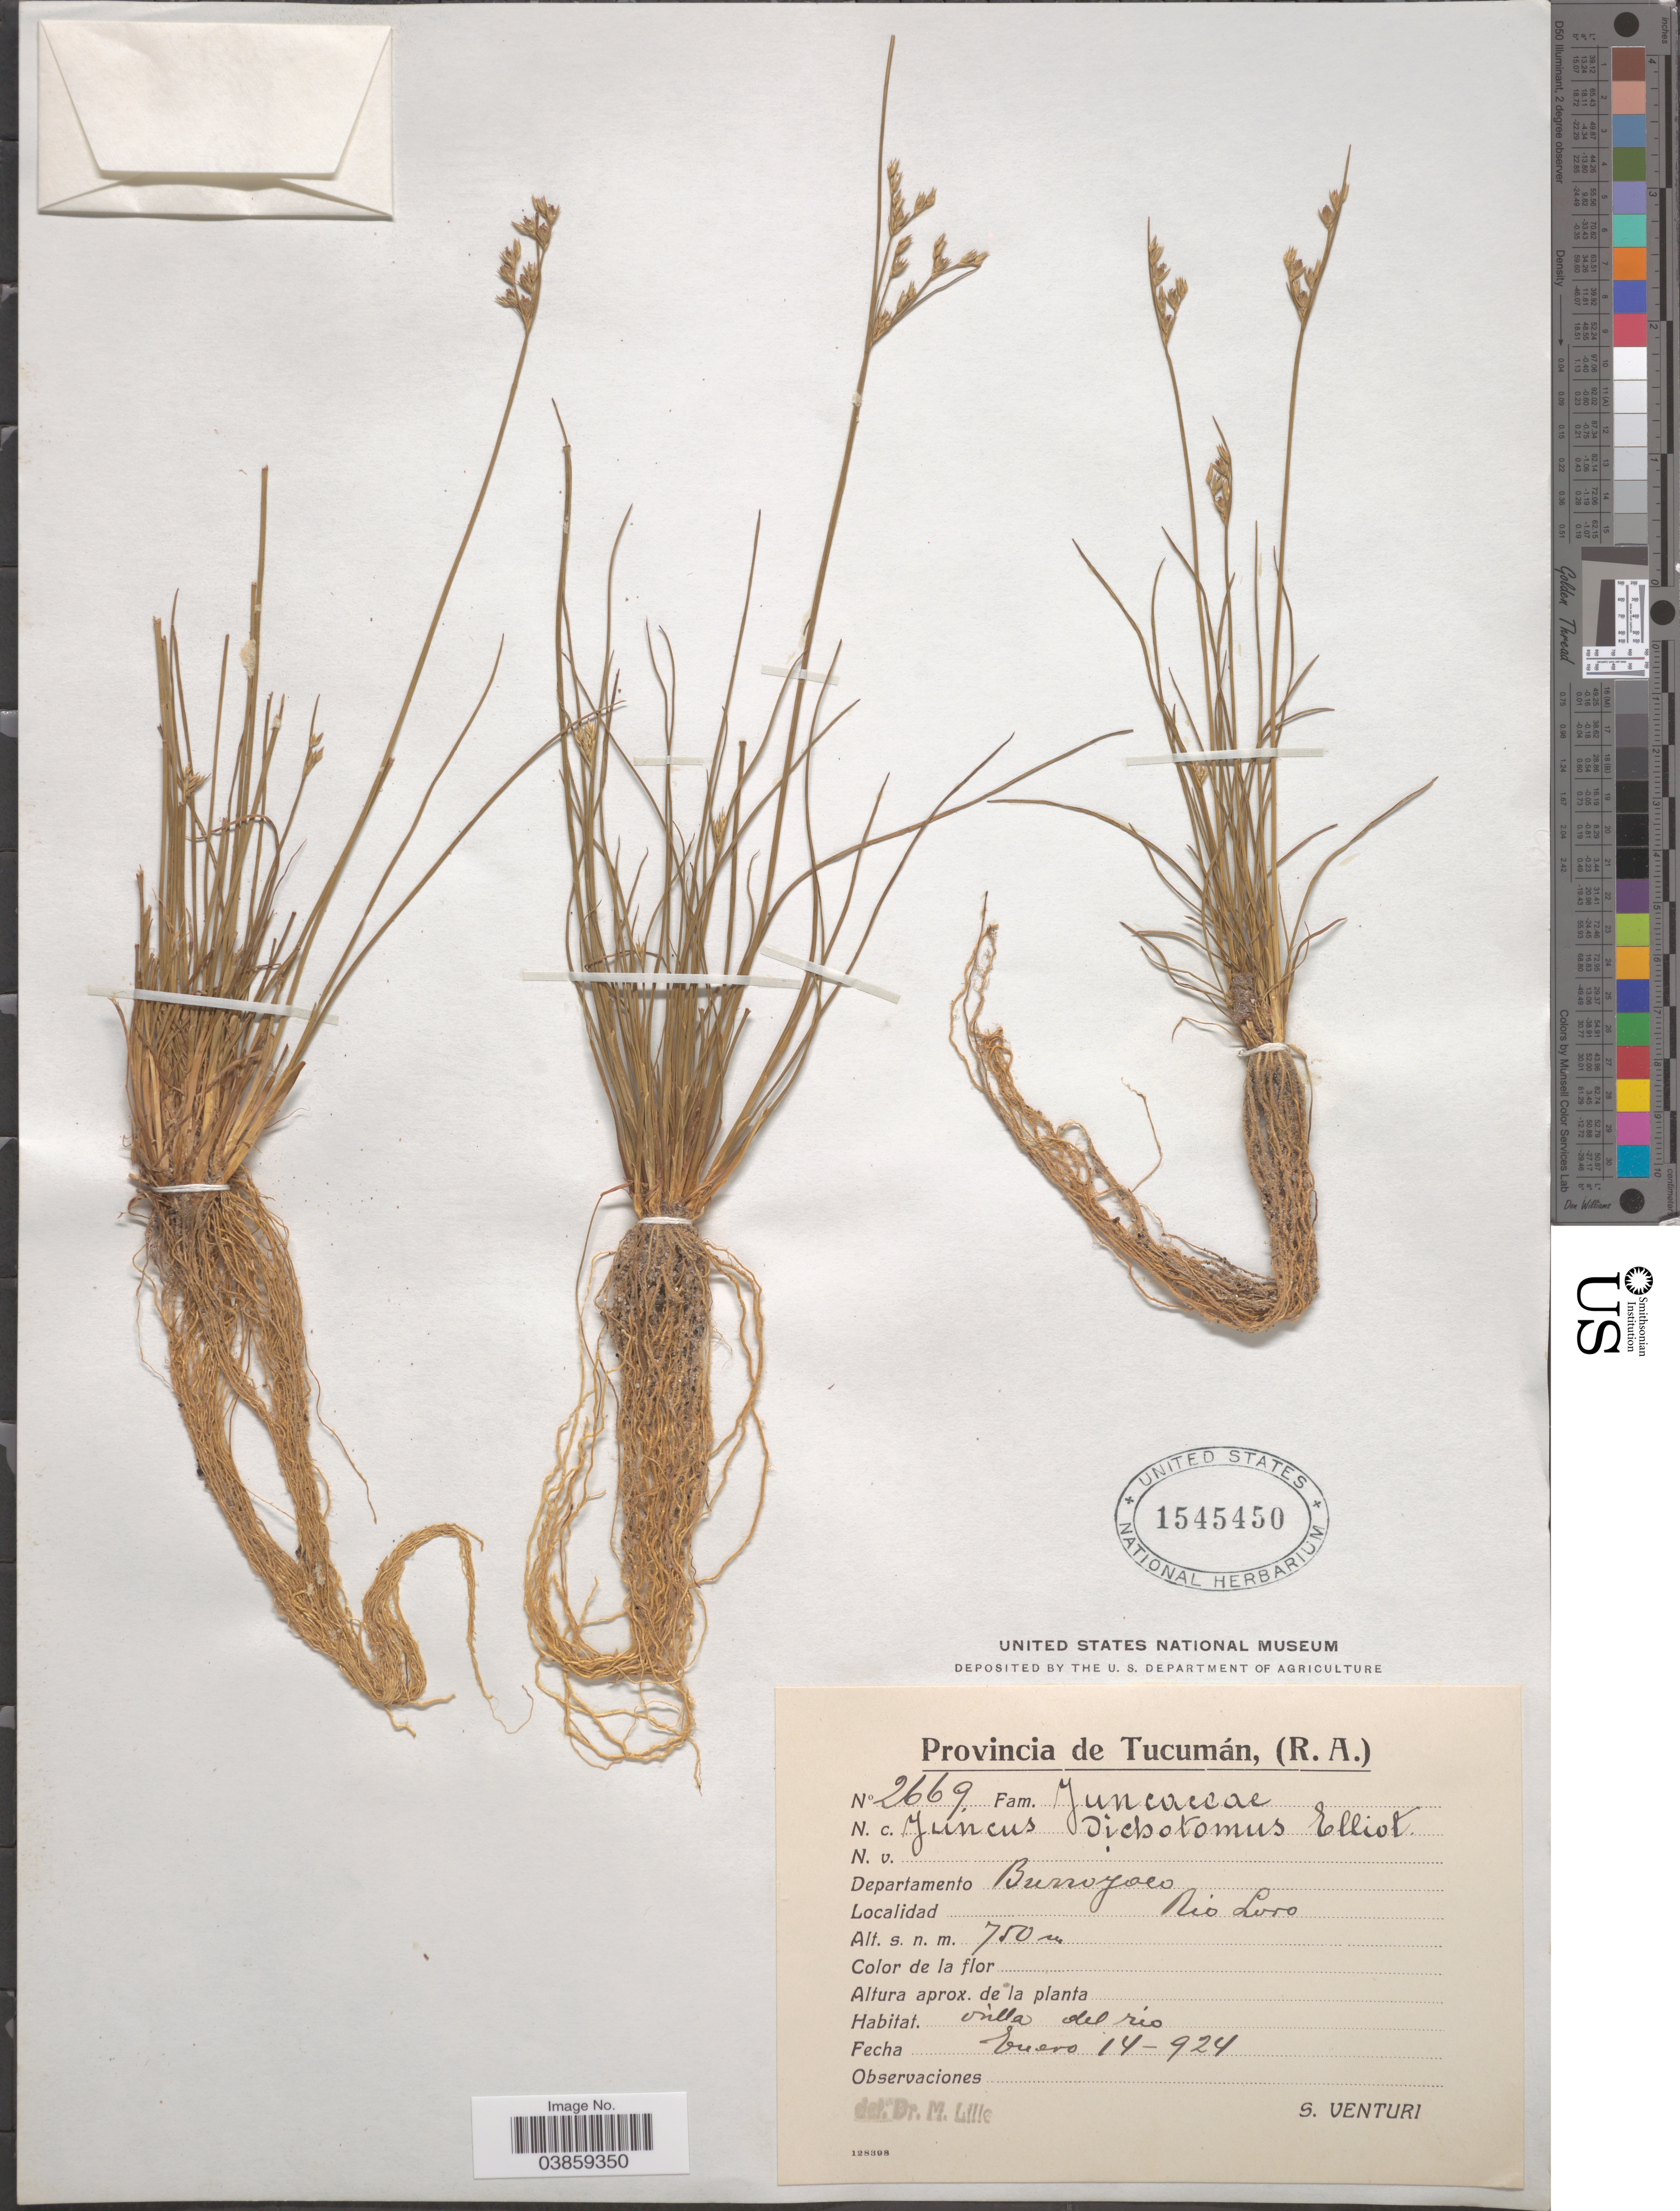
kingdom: Plantae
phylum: Tracheophyta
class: Liliopsida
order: Poales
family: Juncaceae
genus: Juncus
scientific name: Juncus dichotomus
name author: Elliott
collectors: S. Venturi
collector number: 2669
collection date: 1924-01-14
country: Argentina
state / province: Tucuman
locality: Departamento Burroyaco. Rio Loro.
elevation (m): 750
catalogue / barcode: US 1545450